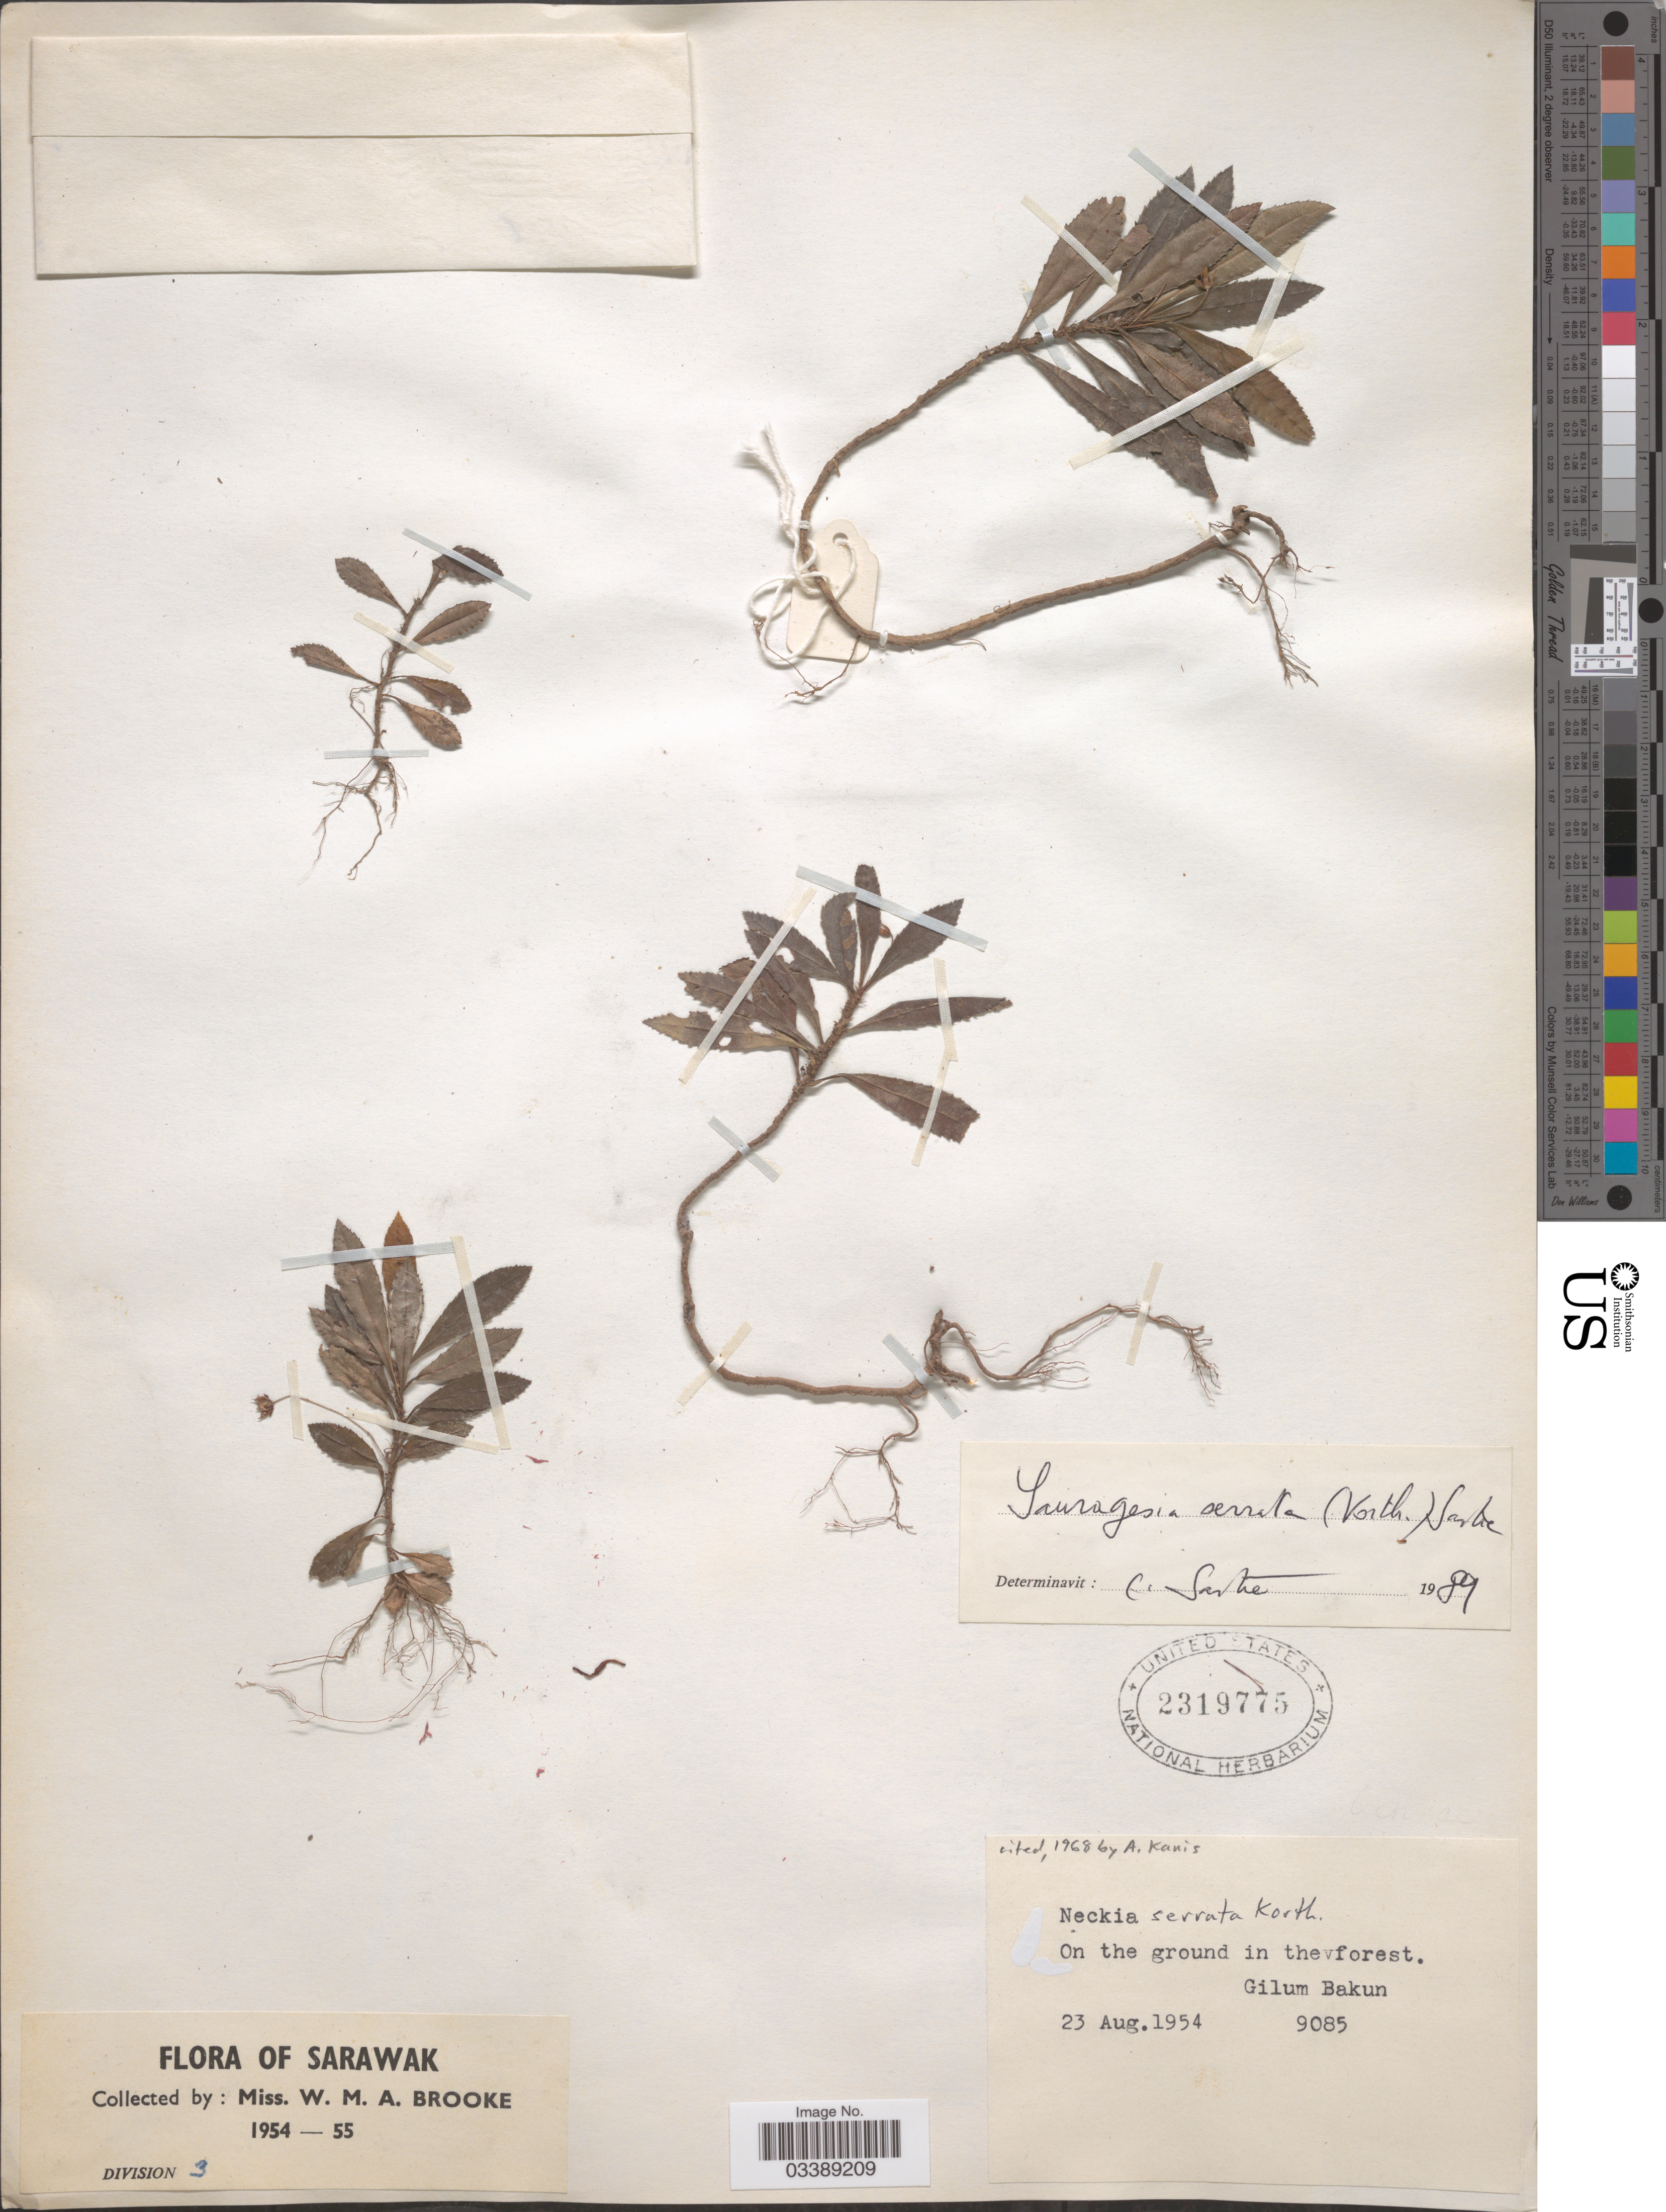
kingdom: Plantae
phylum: Tracheophyta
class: Magnoliopsida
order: Malpighiales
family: Ochnaceae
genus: Neckia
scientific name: Neckia serrata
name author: Korth.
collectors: W. Brooke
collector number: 9085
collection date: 1954-08-23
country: Malaysia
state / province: Sarawak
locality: Gilum Bakun. Division 3.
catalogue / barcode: US 2319775